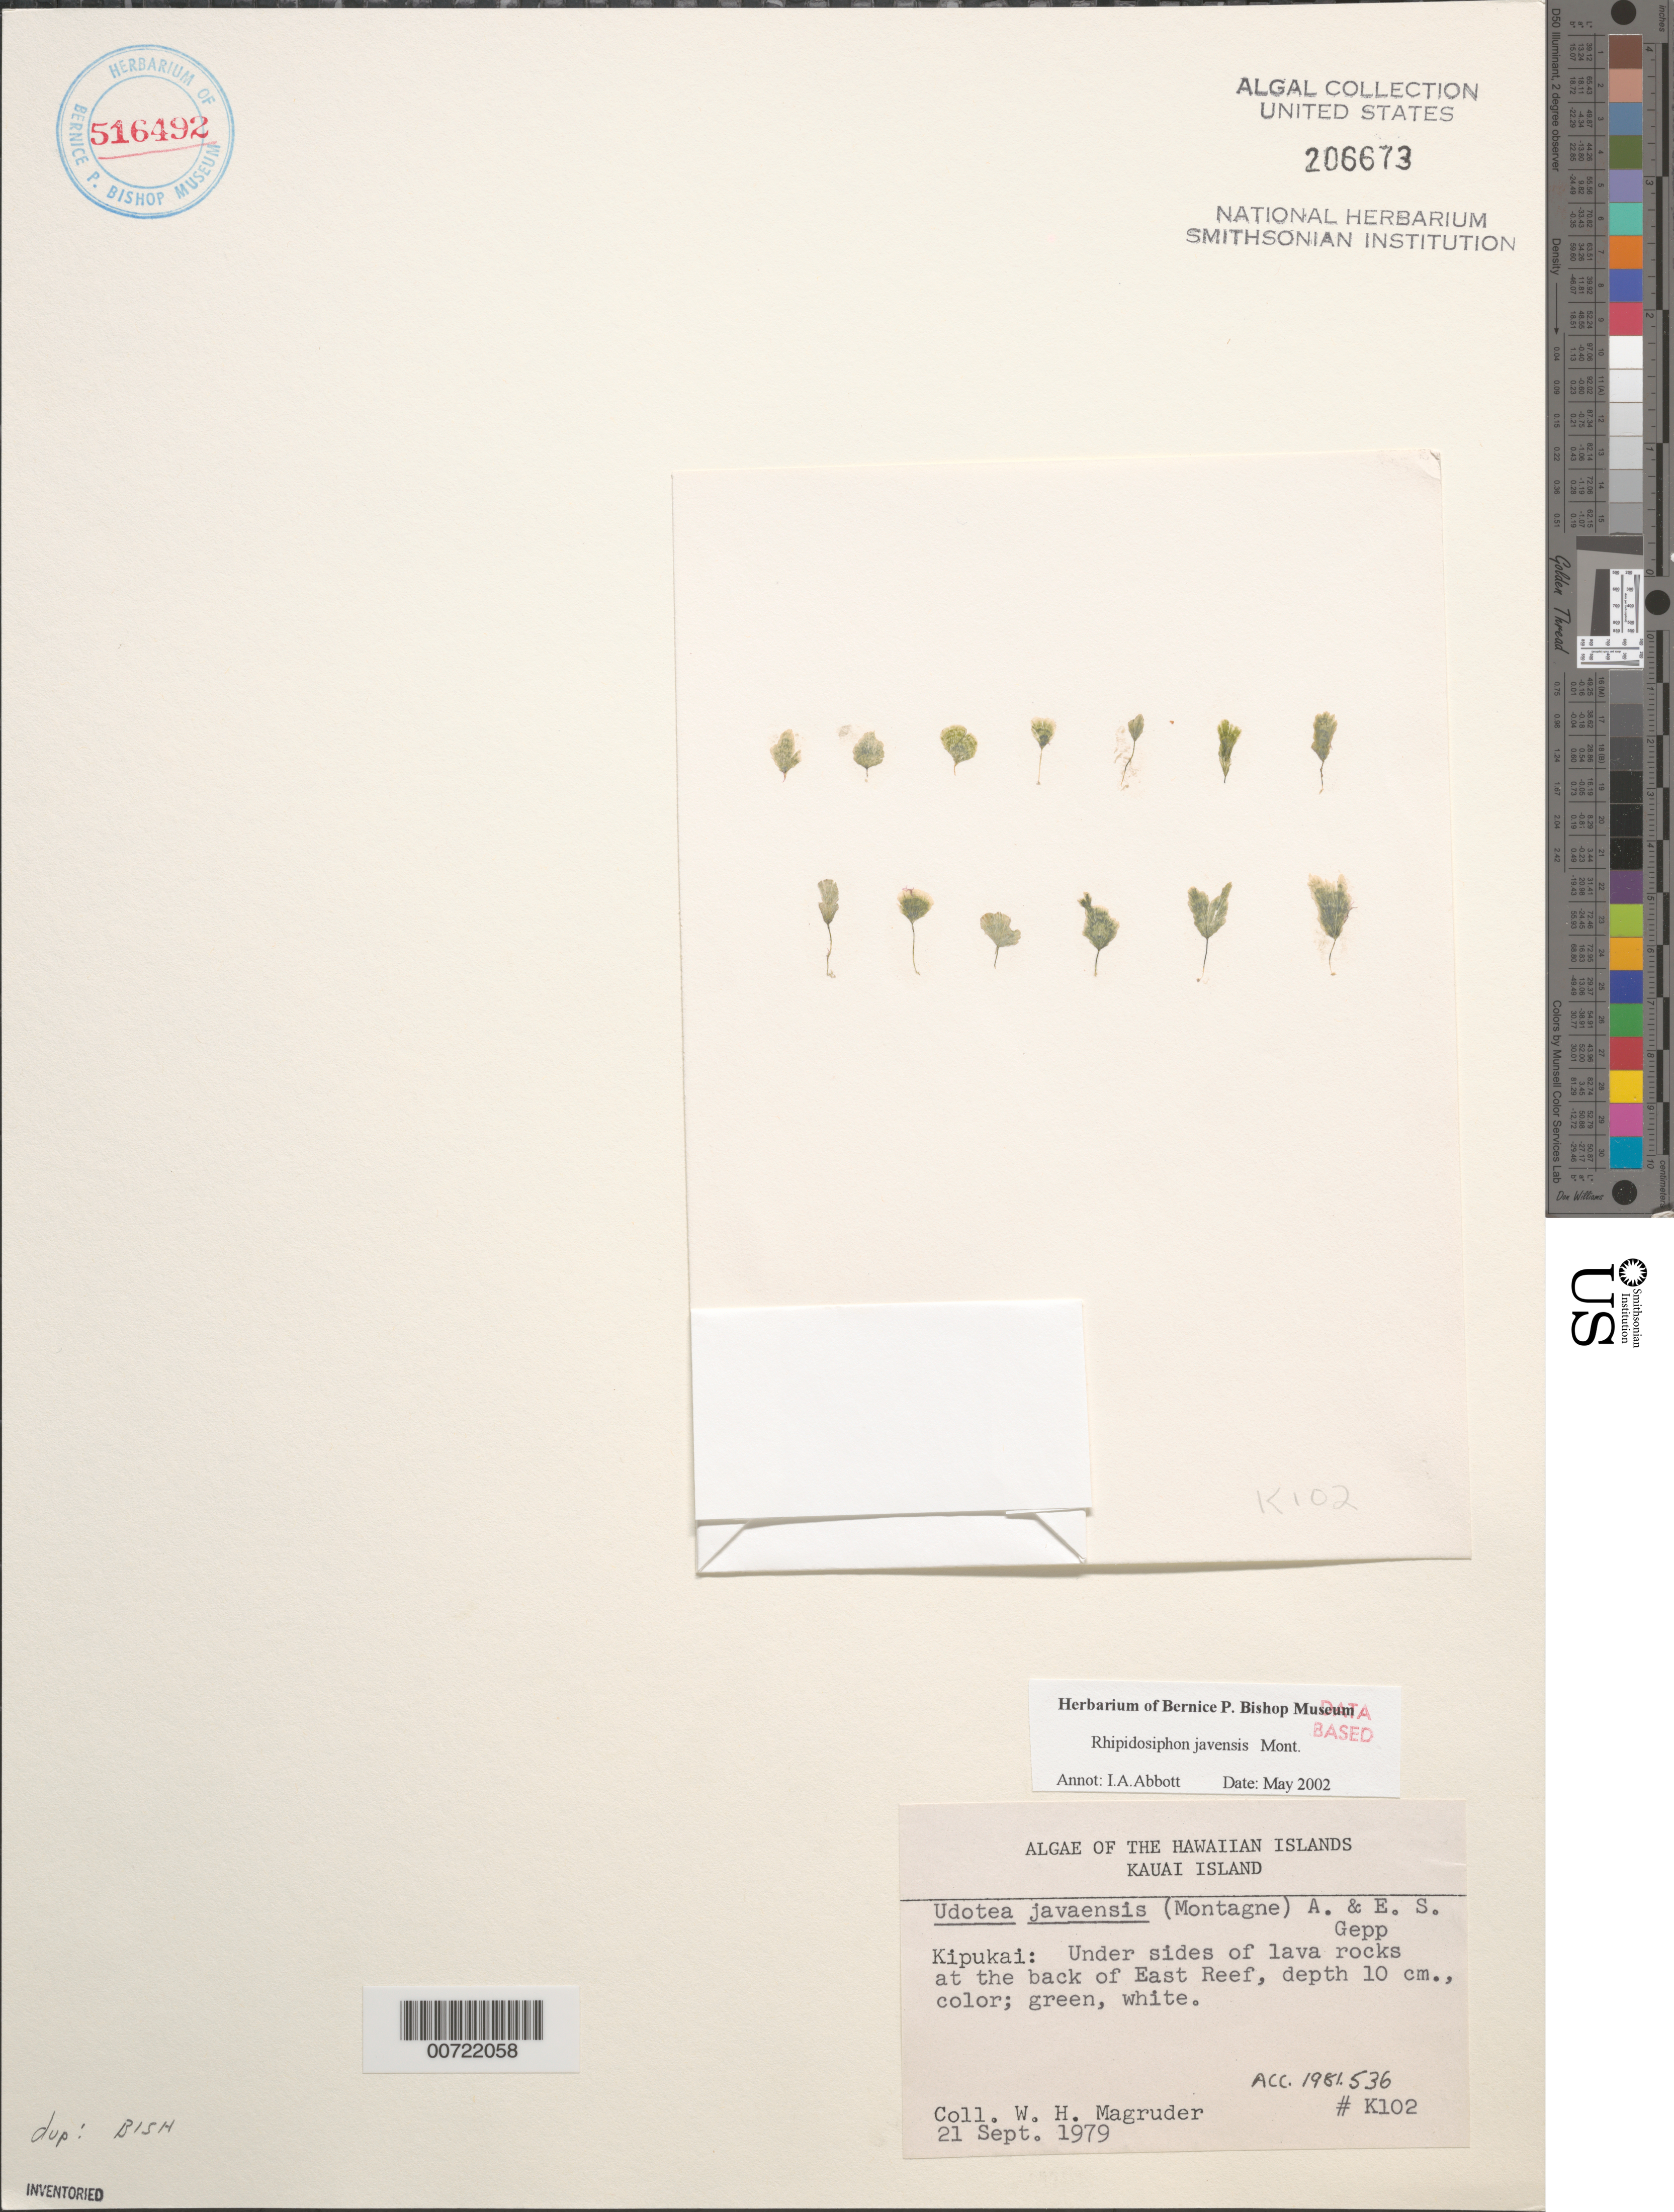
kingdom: Plantae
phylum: Chlorophyta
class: Ulvophyceae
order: Bryopsidales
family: Udoteaceae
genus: Rhipidosiphon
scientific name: Rhipidosiphon javensis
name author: Mont.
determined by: Abbott, Isabella A.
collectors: W. Magruder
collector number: K102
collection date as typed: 21 Sep 1979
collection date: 1979-09-21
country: United States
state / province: Hawaii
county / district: Kauai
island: Kaua'i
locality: Kipukai, East Reef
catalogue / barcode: US 206673